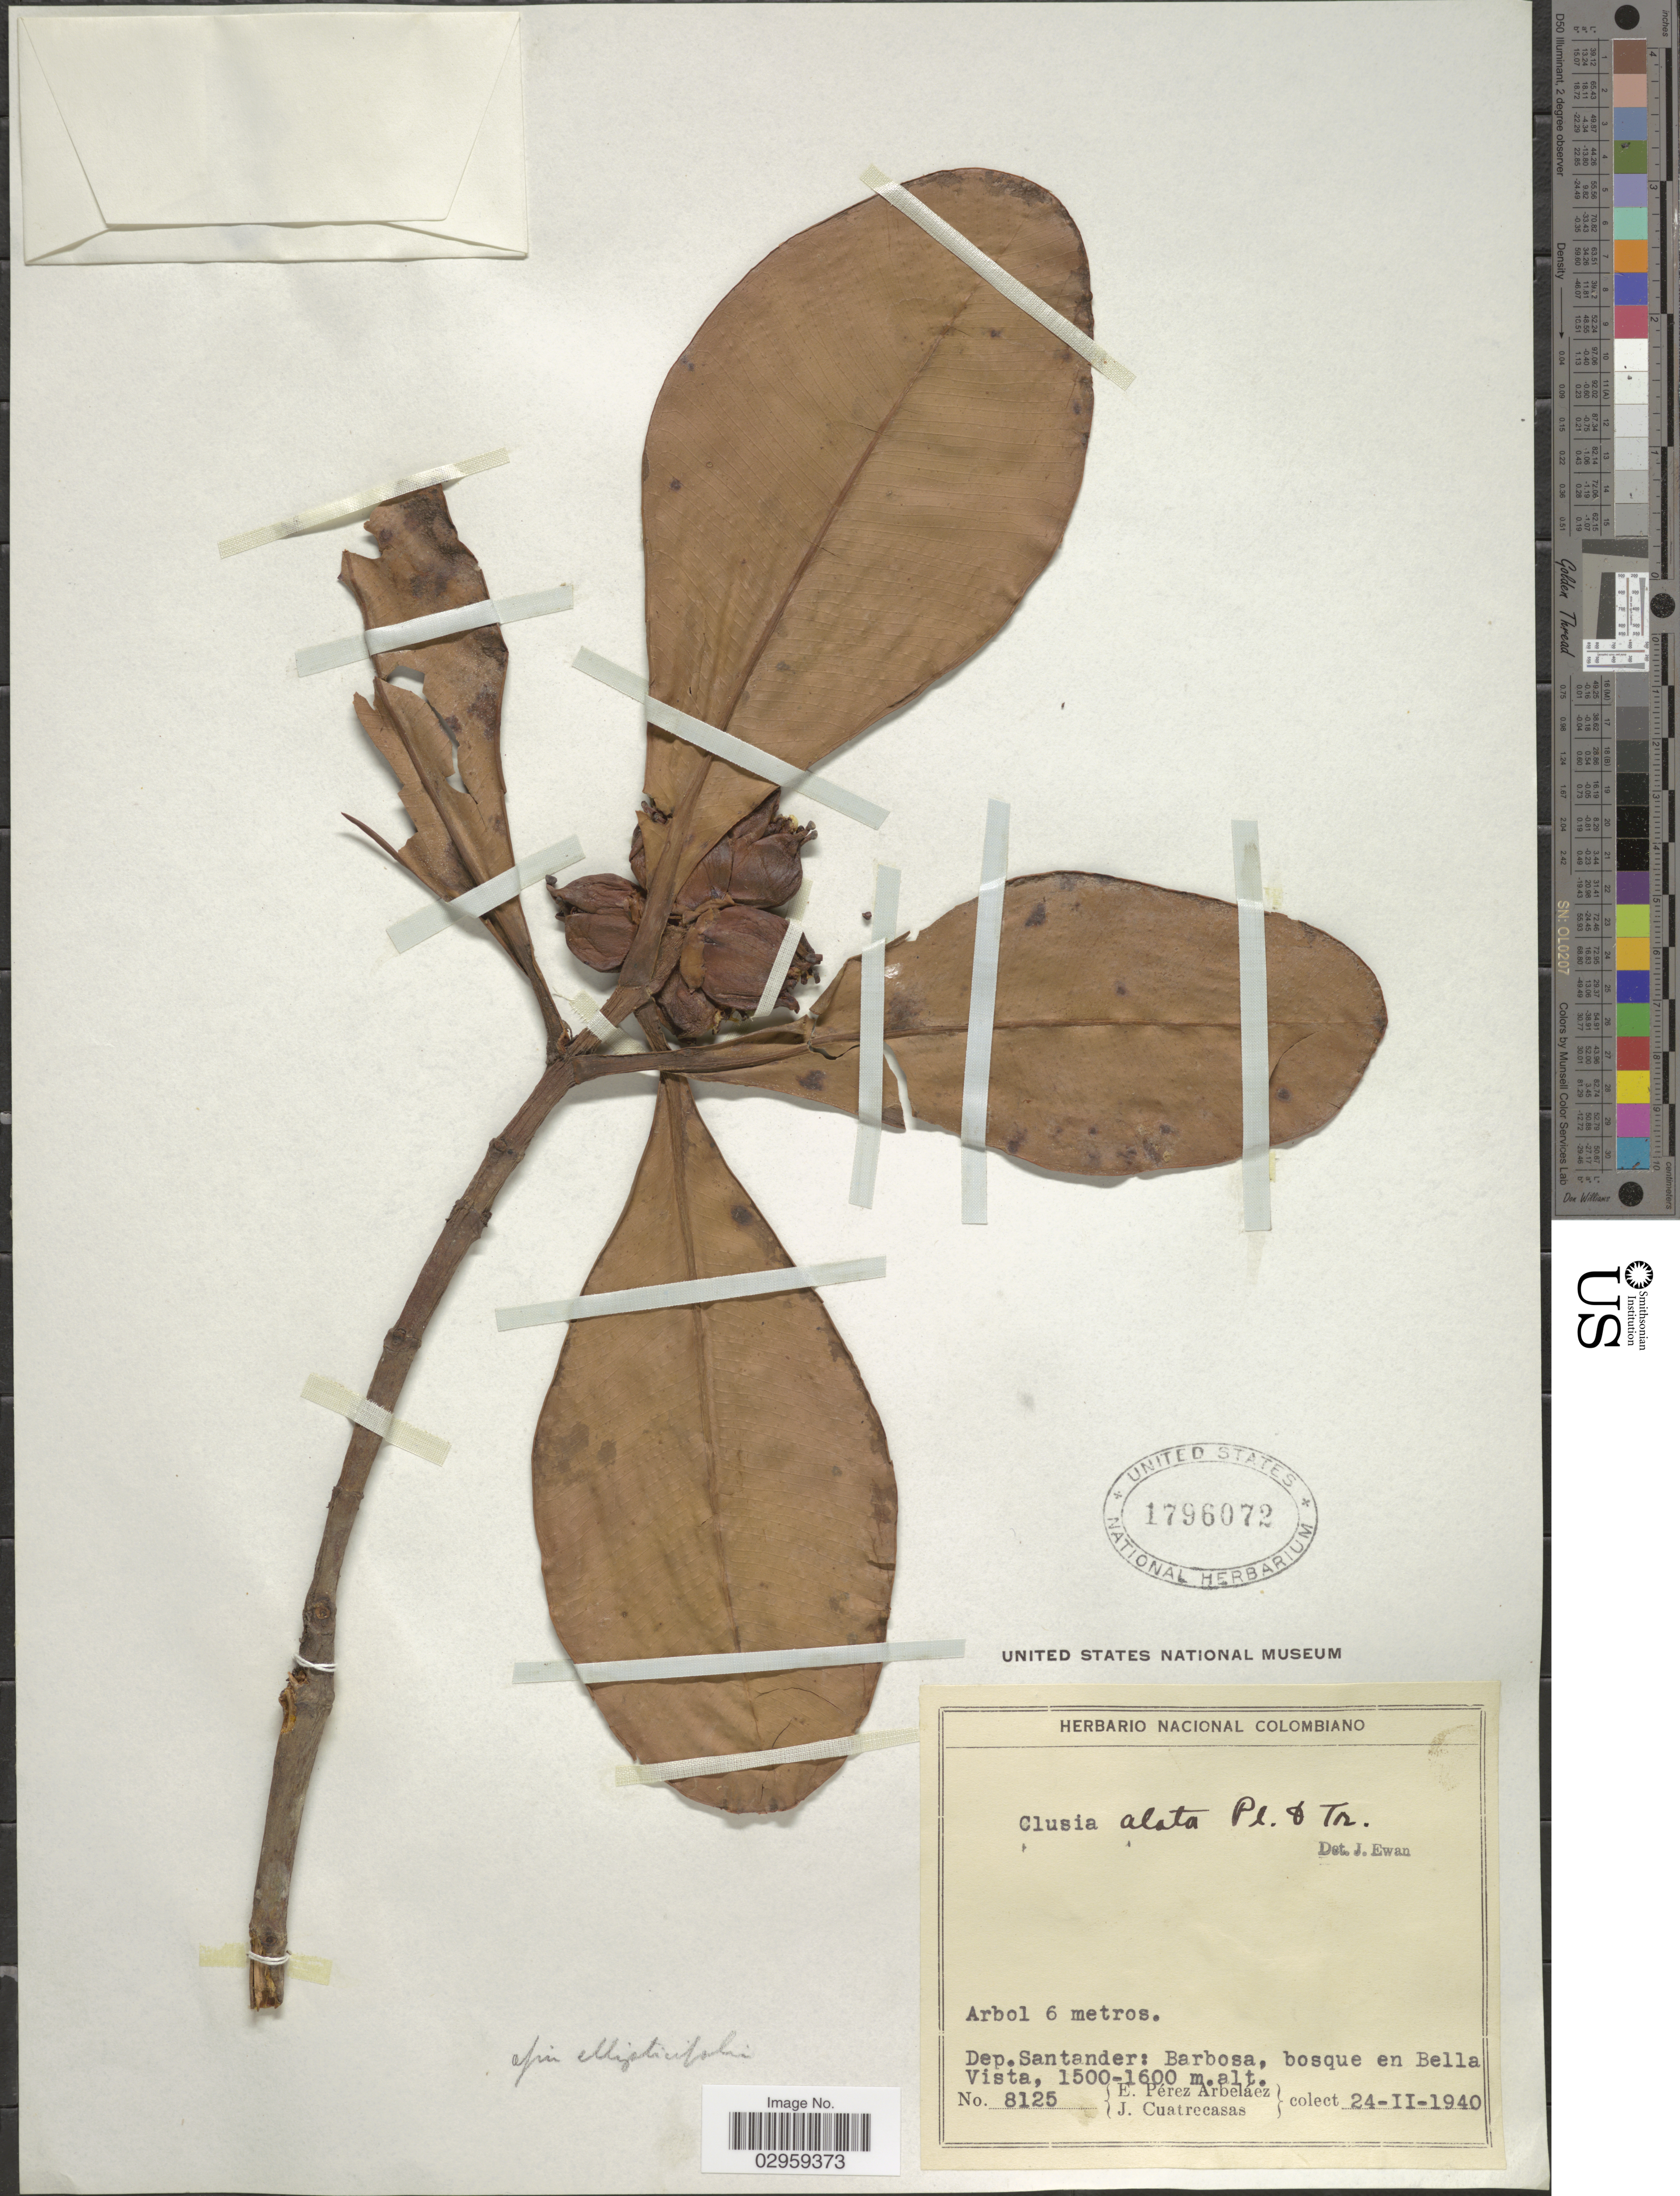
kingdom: Plantae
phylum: Tracheophyta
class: Magnoliopsida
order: Malpighiales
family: Clusiaceae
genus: Clusia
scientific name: Clusia ellipticifolia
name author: Cuatrec.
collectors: E. Pérez Arbeláez & J. Cuatrecasas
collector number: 8125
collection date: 1940-02-24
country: Colombia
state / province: Santander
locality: Dep. Santander: Barbosa, bosque en Bella Vista.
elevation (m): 1500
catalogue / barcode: US 1796072